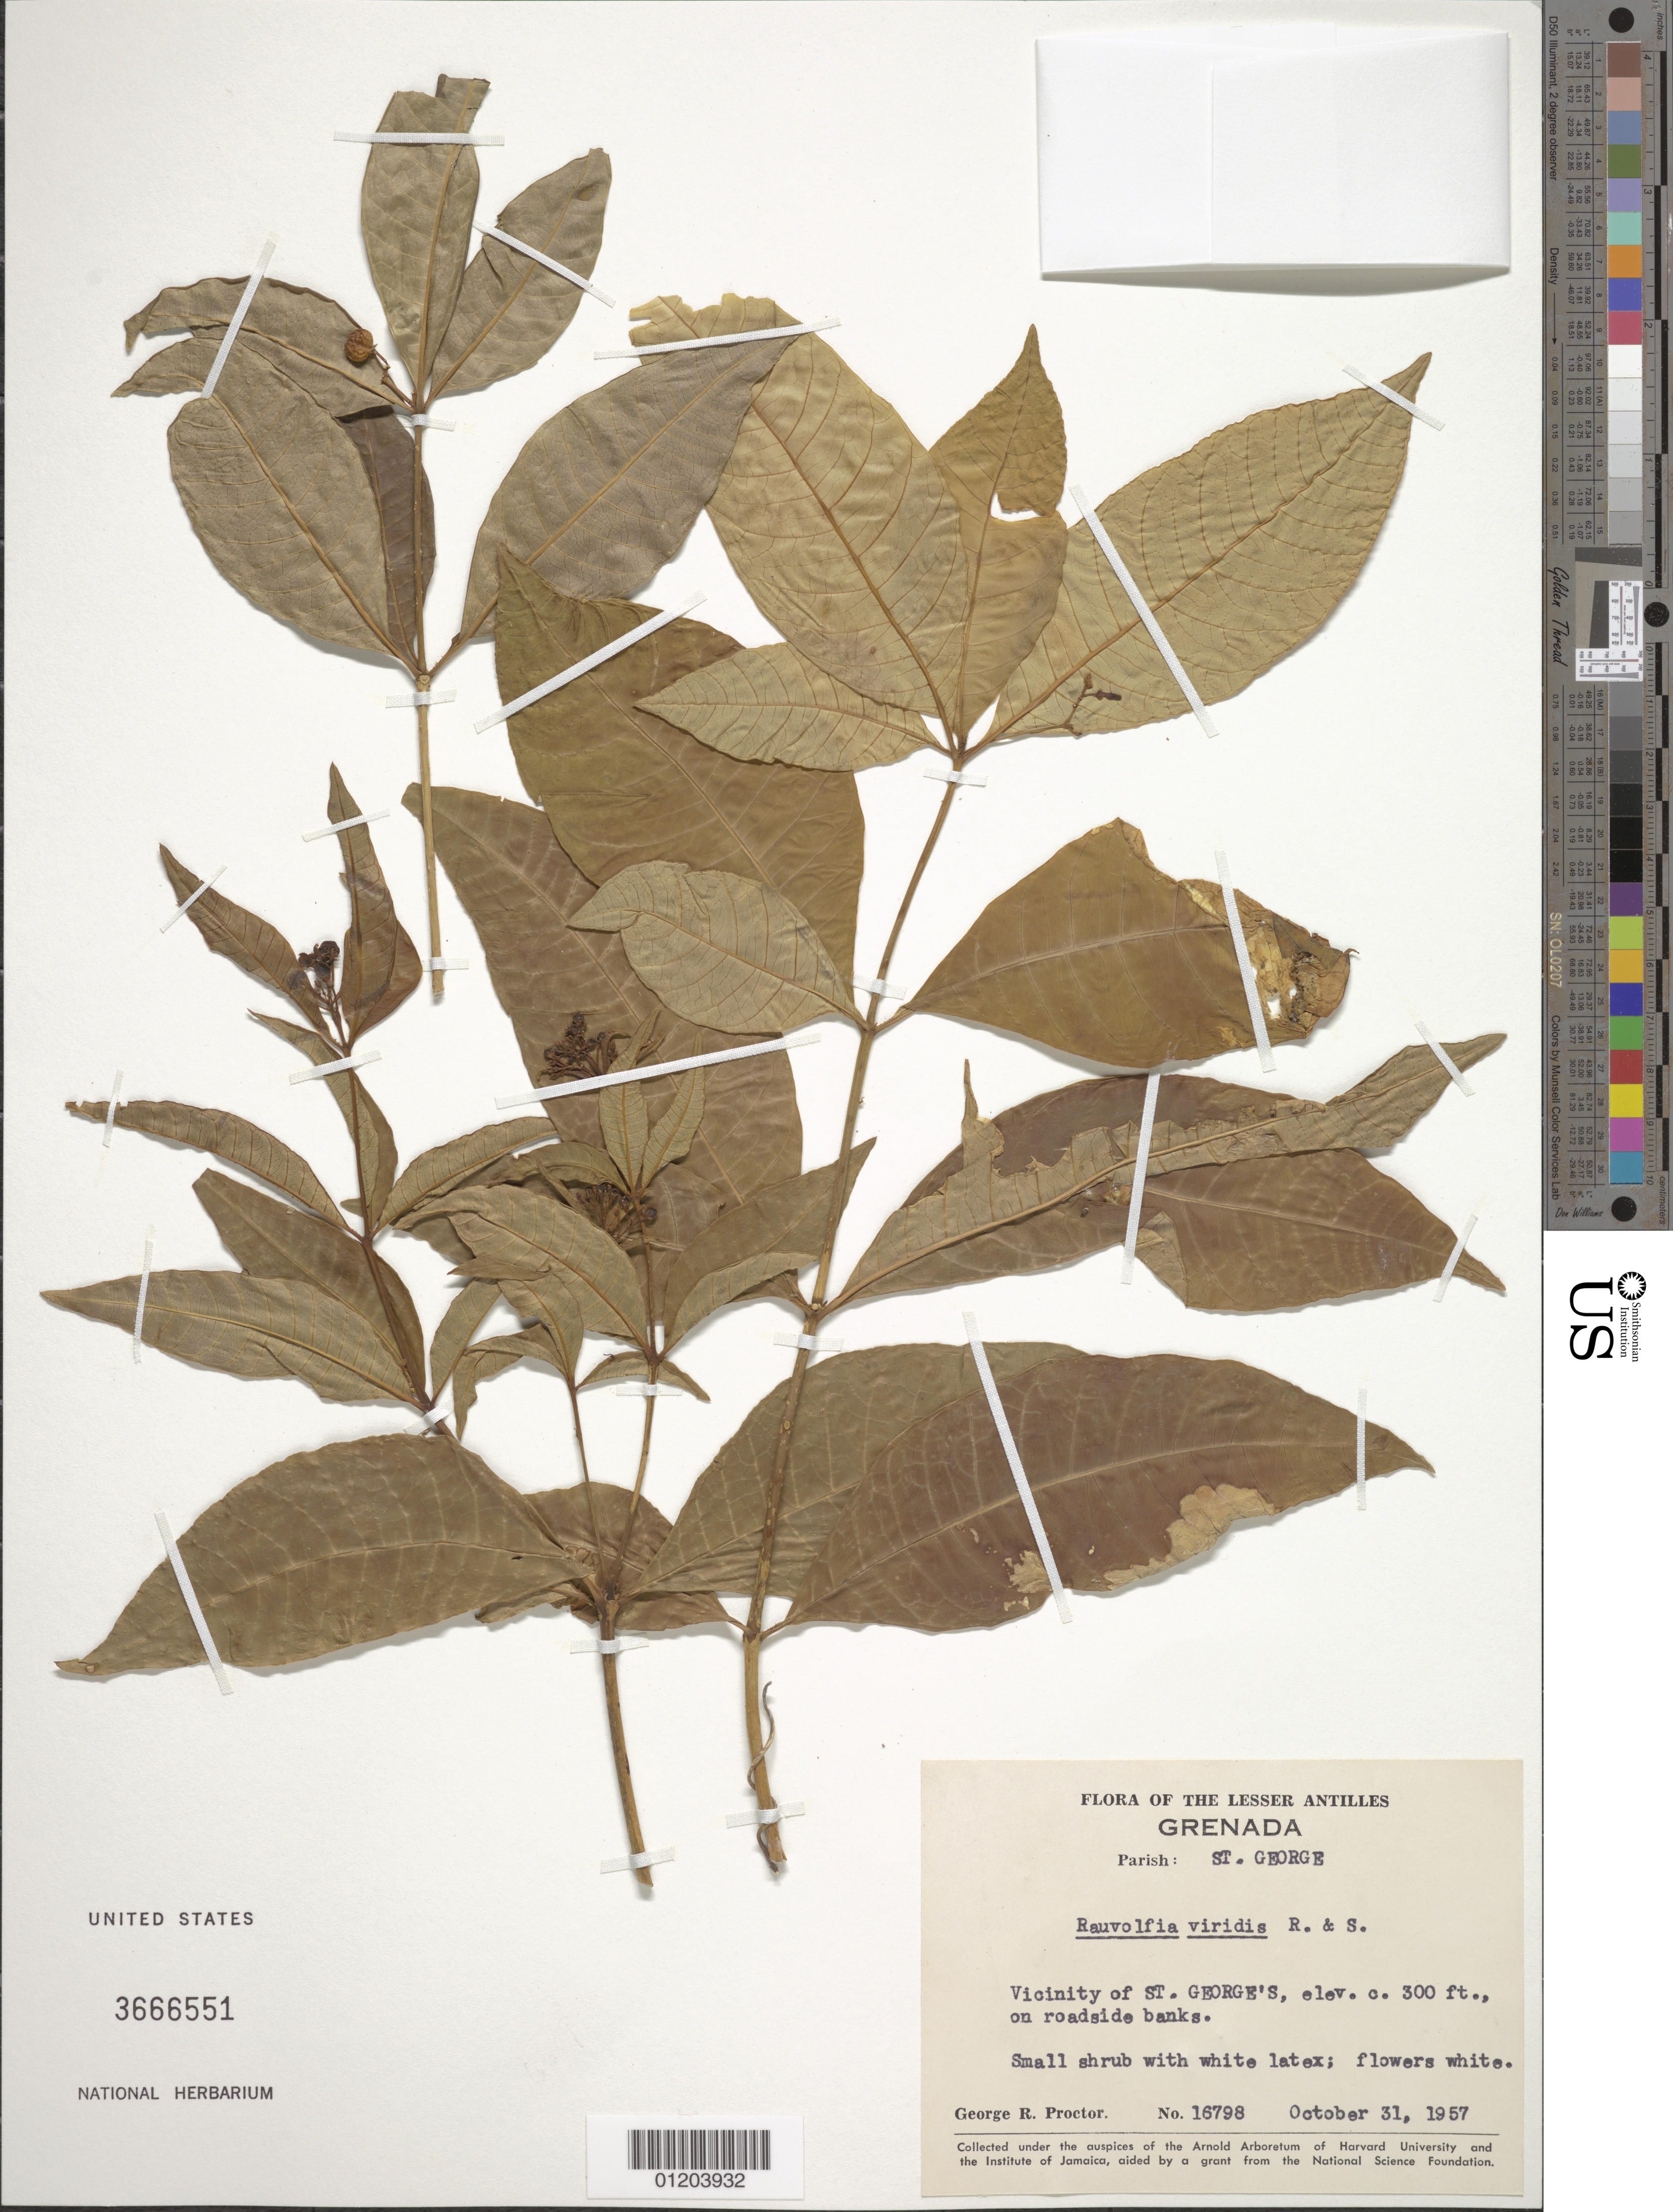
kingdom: Plantae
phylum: Tracheophyta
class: Magnoliopsida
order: Gentianales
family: Apocynaceae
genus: Rauvolfia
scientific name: Rauvolfia viridis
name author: Willd. ex Roem. & Schult.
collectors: G. R. Proctor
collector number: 16798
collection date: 1957-10-31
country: Grenada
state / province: Saint George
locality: St. George's vicinity.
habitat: On roadside banks.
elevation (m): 91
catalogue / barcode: US 3666551